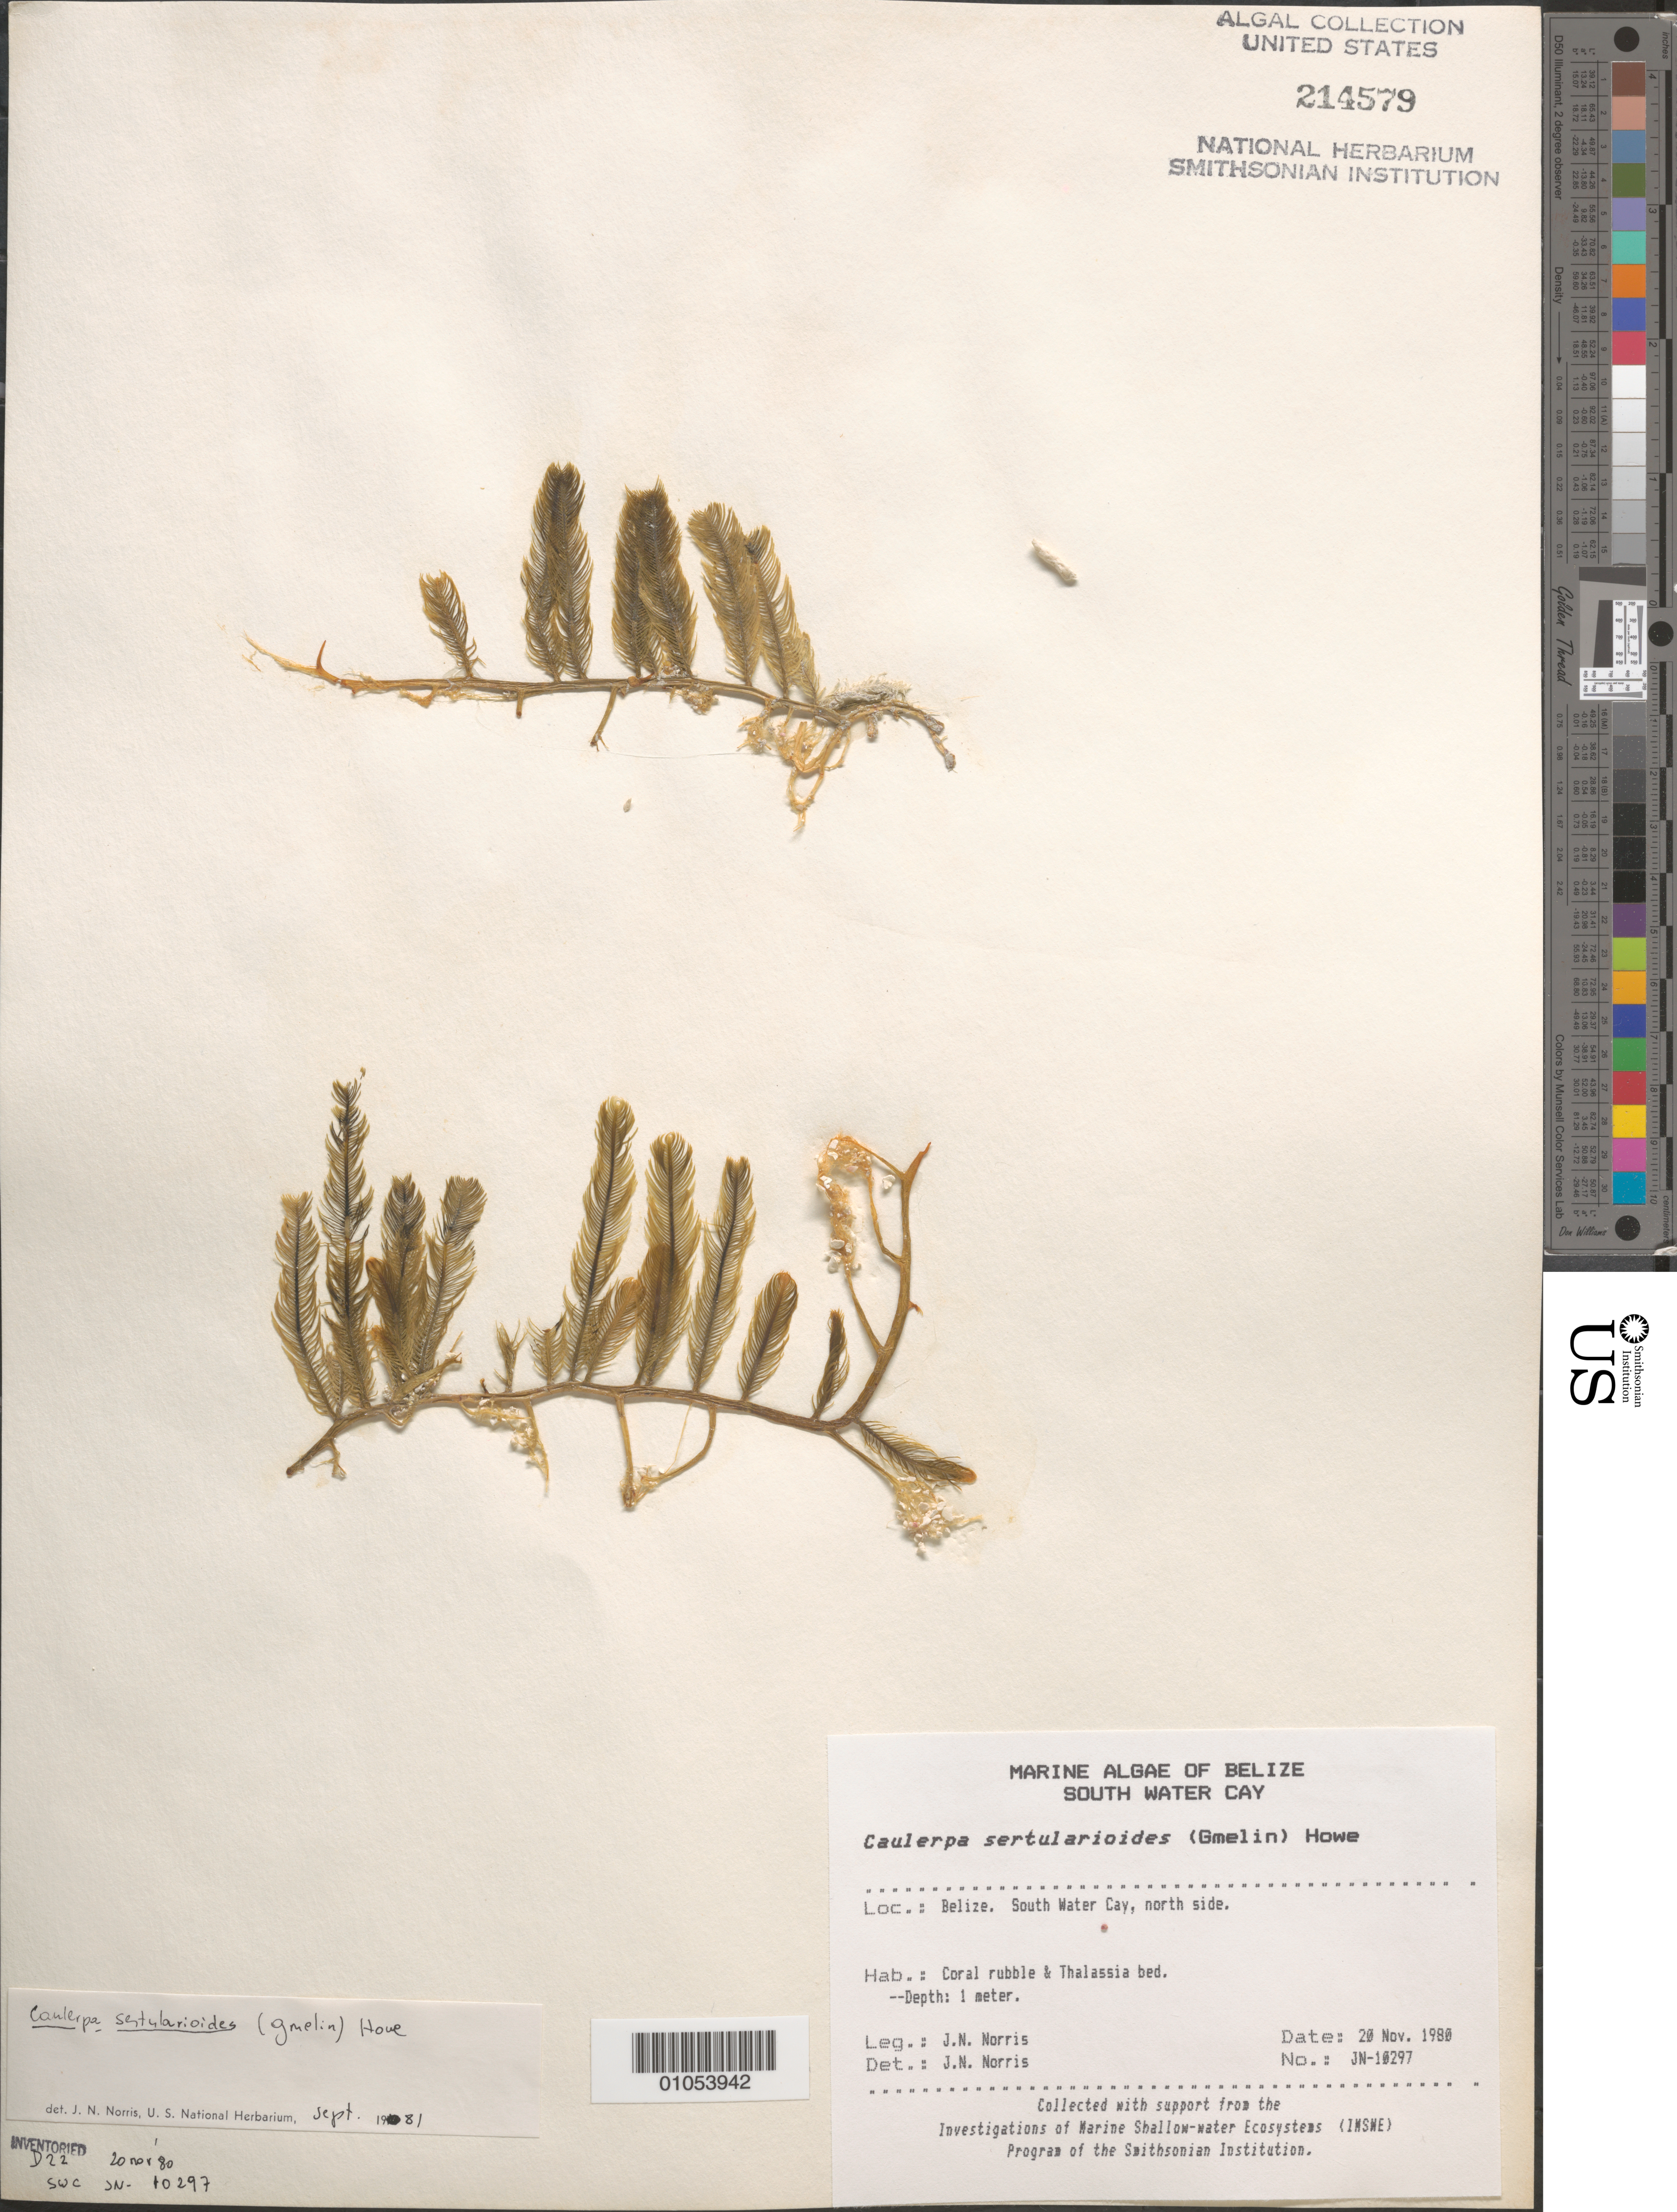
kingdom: Plantae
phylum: Chlorophyta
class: Ulvophyceae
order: Bryopsidales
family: Caulerpaceae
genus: Caulerpa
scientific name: Caulerpa sertularioides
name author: (S.G. Gmel.) M. Howe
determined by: Norris, James N.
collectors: J. N. Norris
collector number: JN-10297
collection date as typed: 20 Nov 1980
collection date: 1980-11-20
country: Belize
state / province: Stann Creek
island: South Water Cay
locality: North side of the cay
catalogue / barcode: US 214579